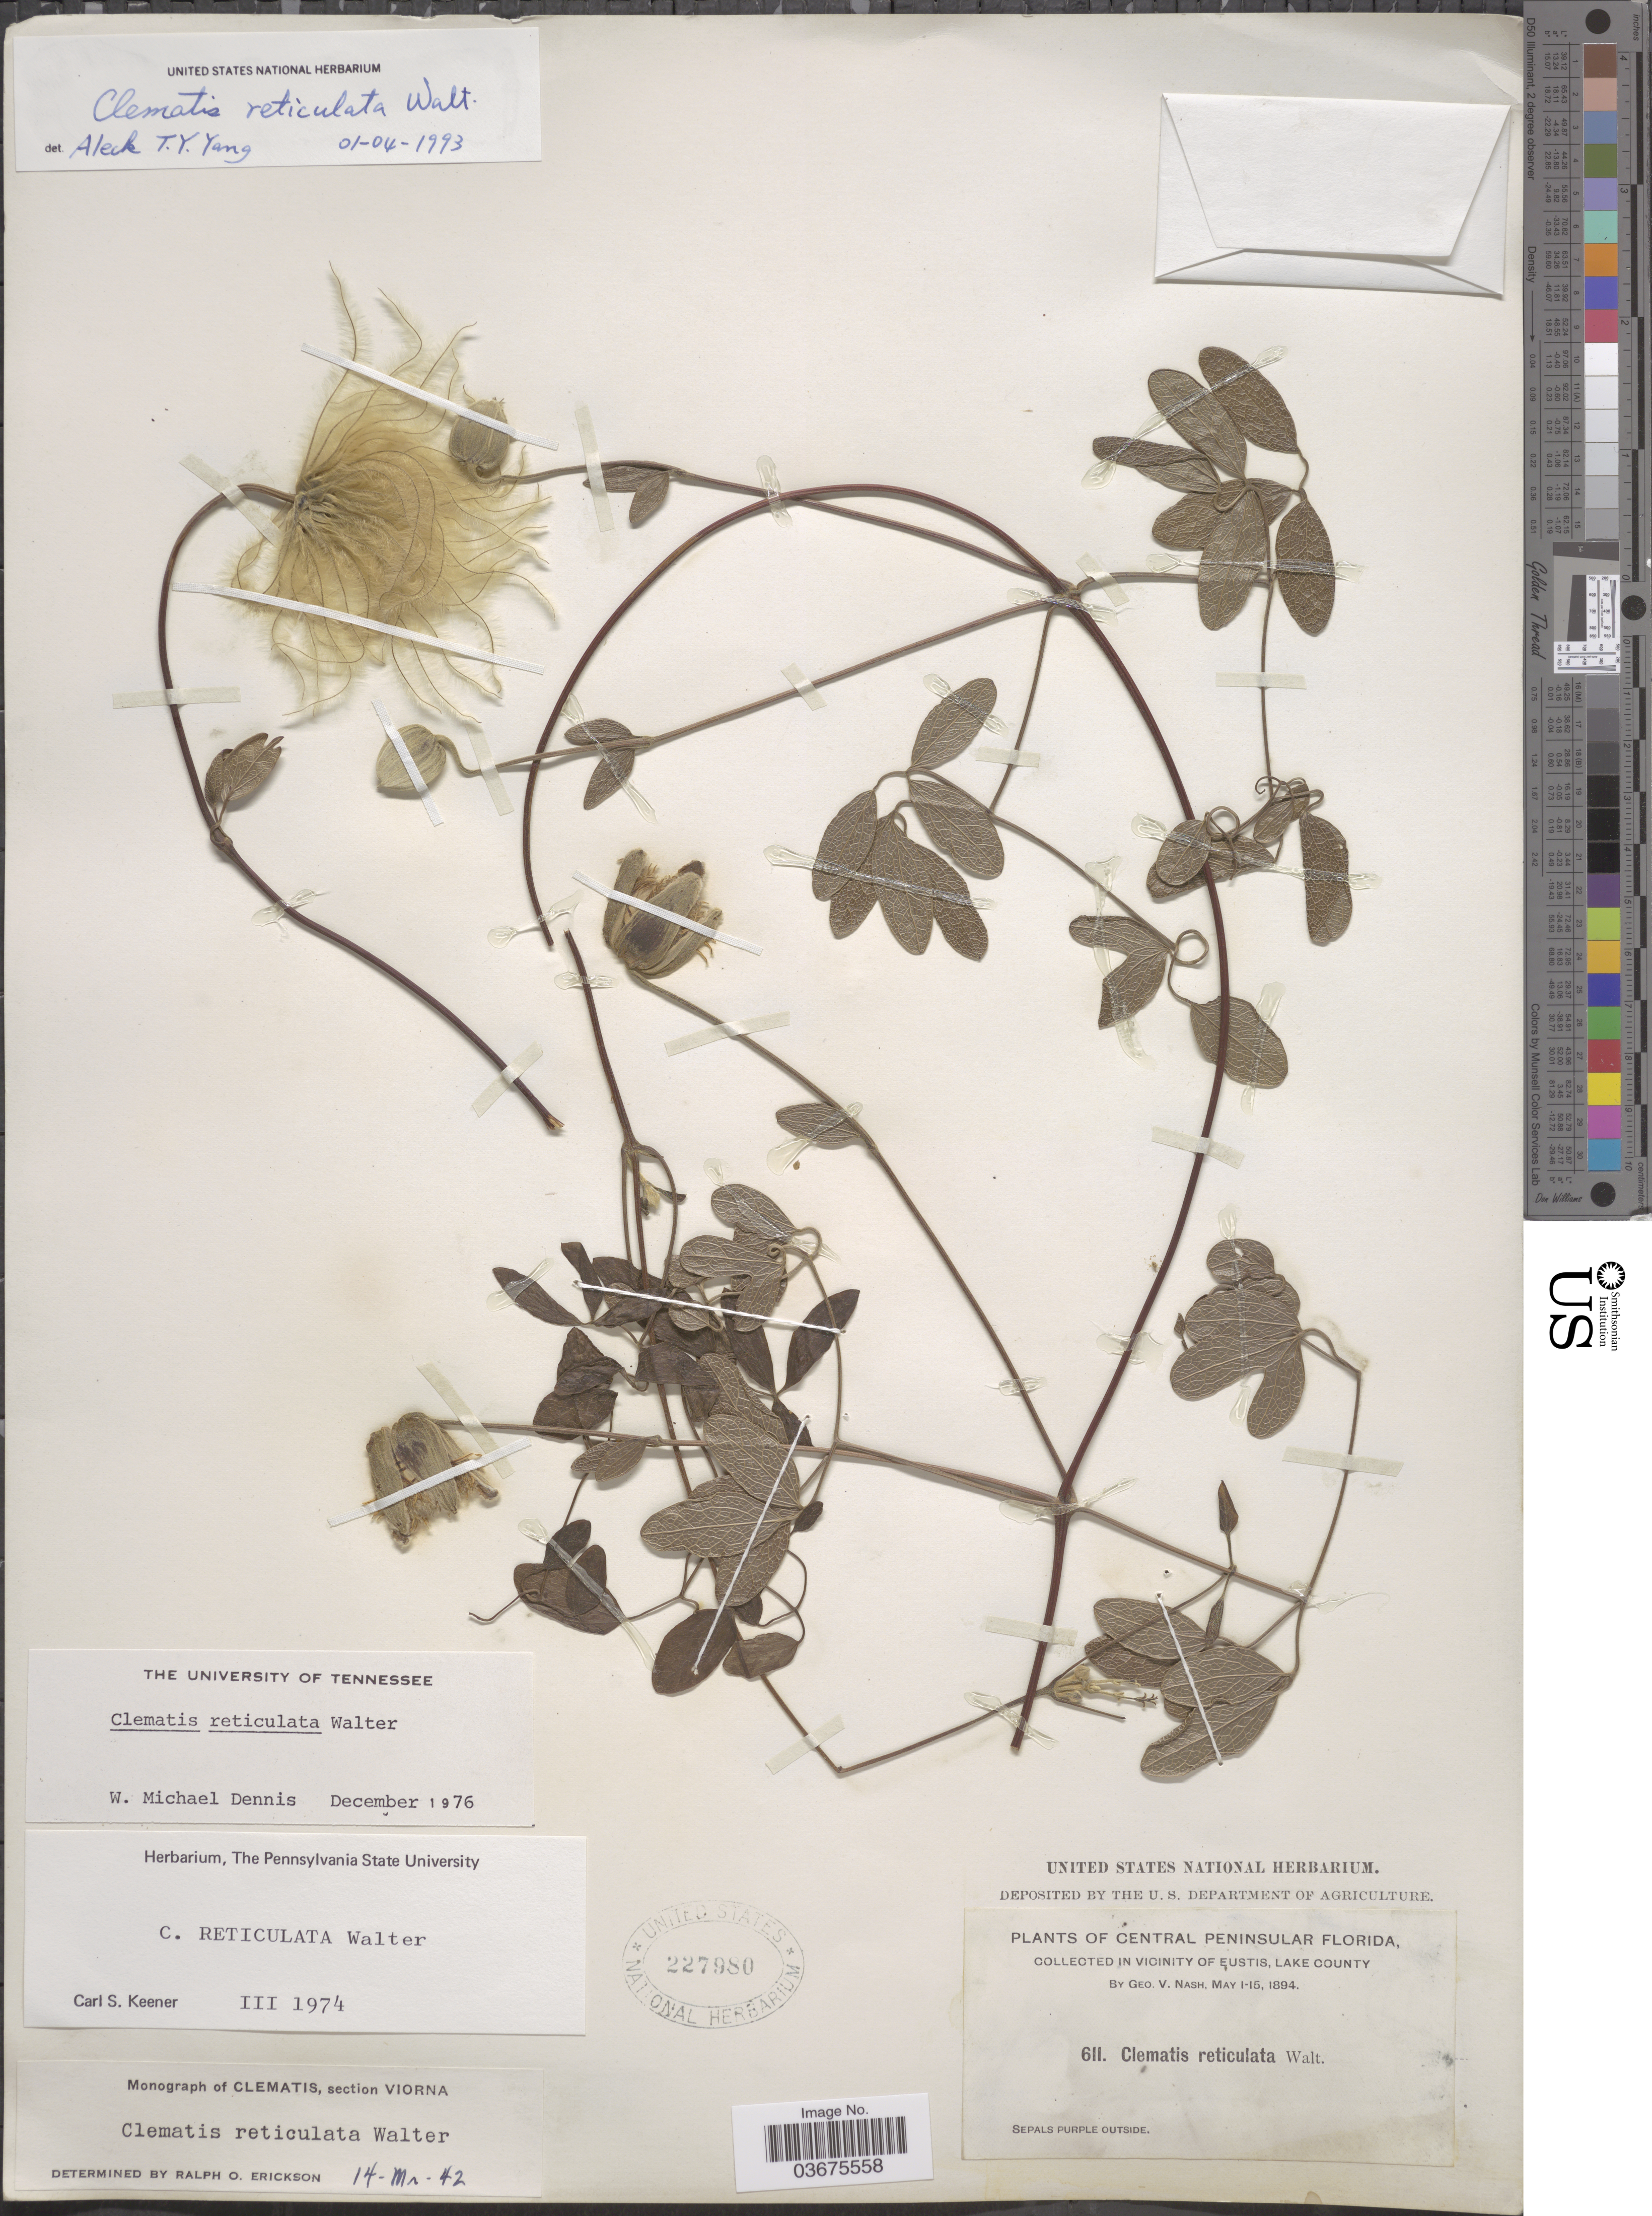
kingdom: Plantae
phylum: Tracheophyta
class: Magnoliopsida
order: Ranunculales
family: Ranunculaceae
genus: Clematis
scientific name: Clematis reticulata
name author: Walter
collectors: G. V. Nash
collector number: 611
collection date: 1894-05-01/1894-05-15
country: United States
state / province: Florida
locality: Central Peninsular Florida, Vicinity of Eustis, Lake County.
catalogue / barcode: US 227980